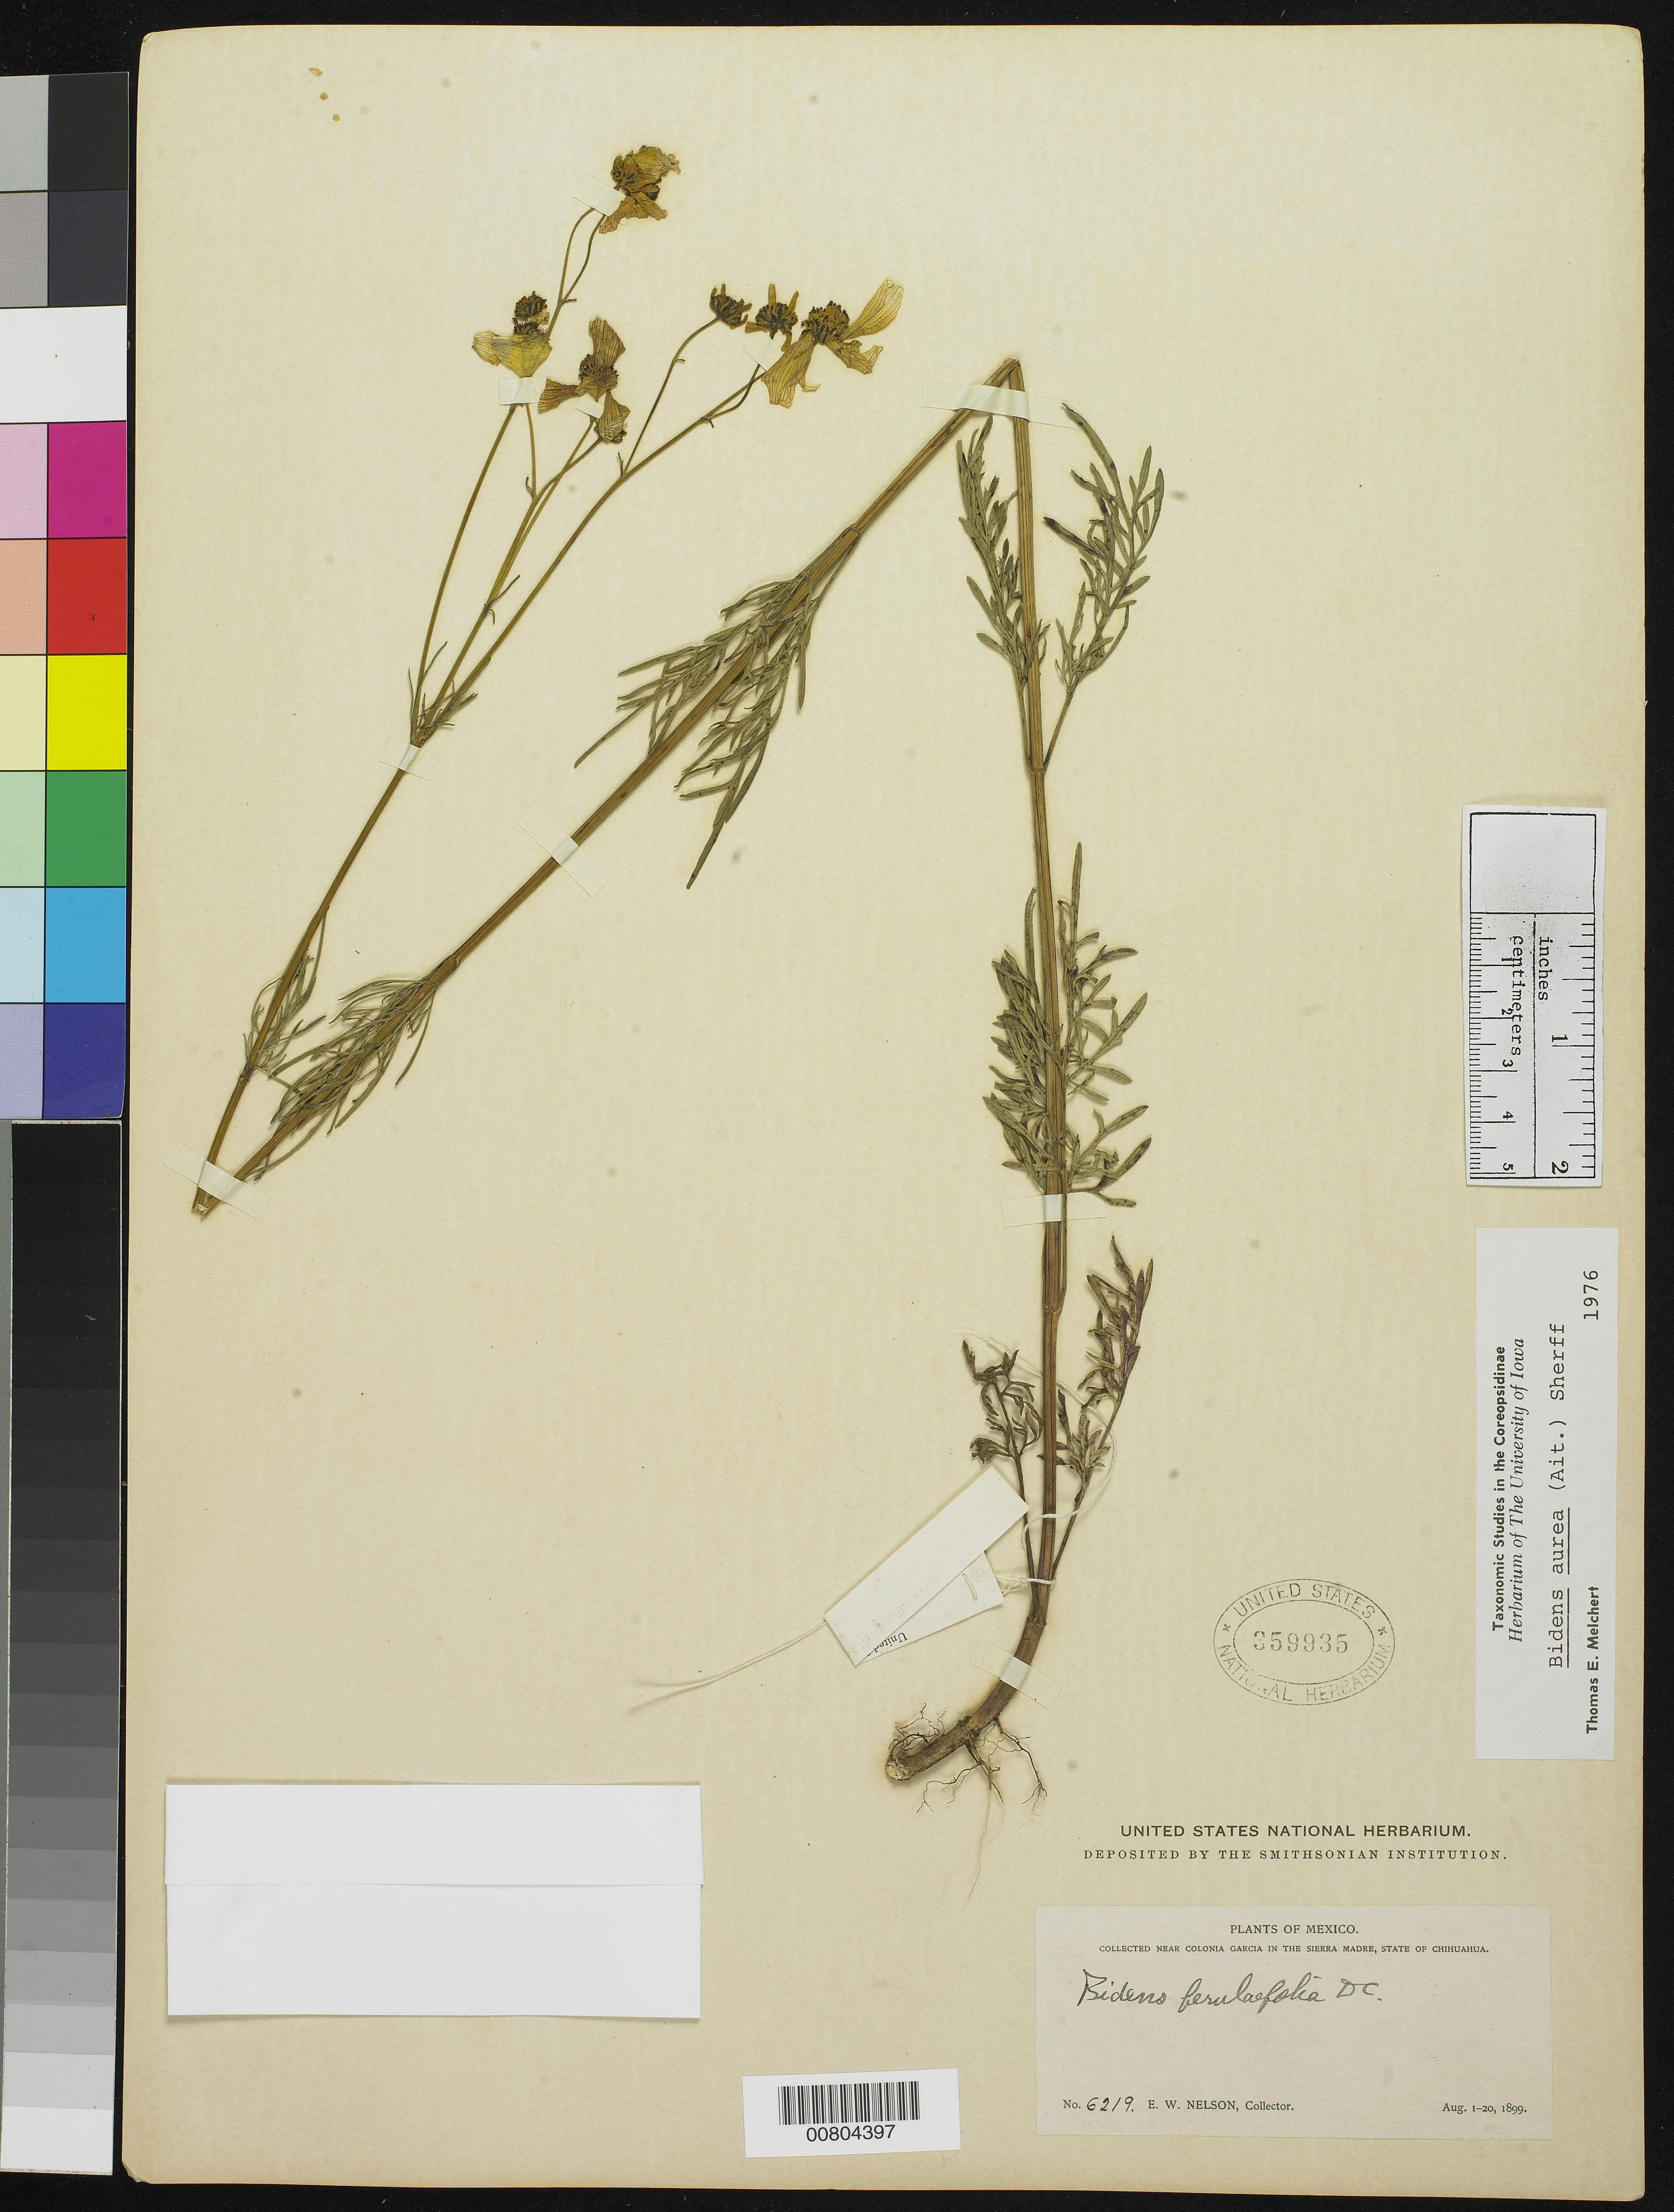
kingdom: Plantae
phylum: Tracheophyta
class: Magnoliopsida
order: Asterales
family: Asteraceae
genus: Bidens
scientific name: Bidens aurea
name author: (Aiton) Sherff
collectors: E. W. Nelson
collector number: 6219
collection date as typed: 01 Aug 1899 to 20 Aug 1899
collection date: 1899-08-01/1899-08-20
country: Mexico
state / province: Chihuahua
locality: Near Colonia García in the Sierra Madre, State of Chihuahua.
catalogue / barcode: US 359935